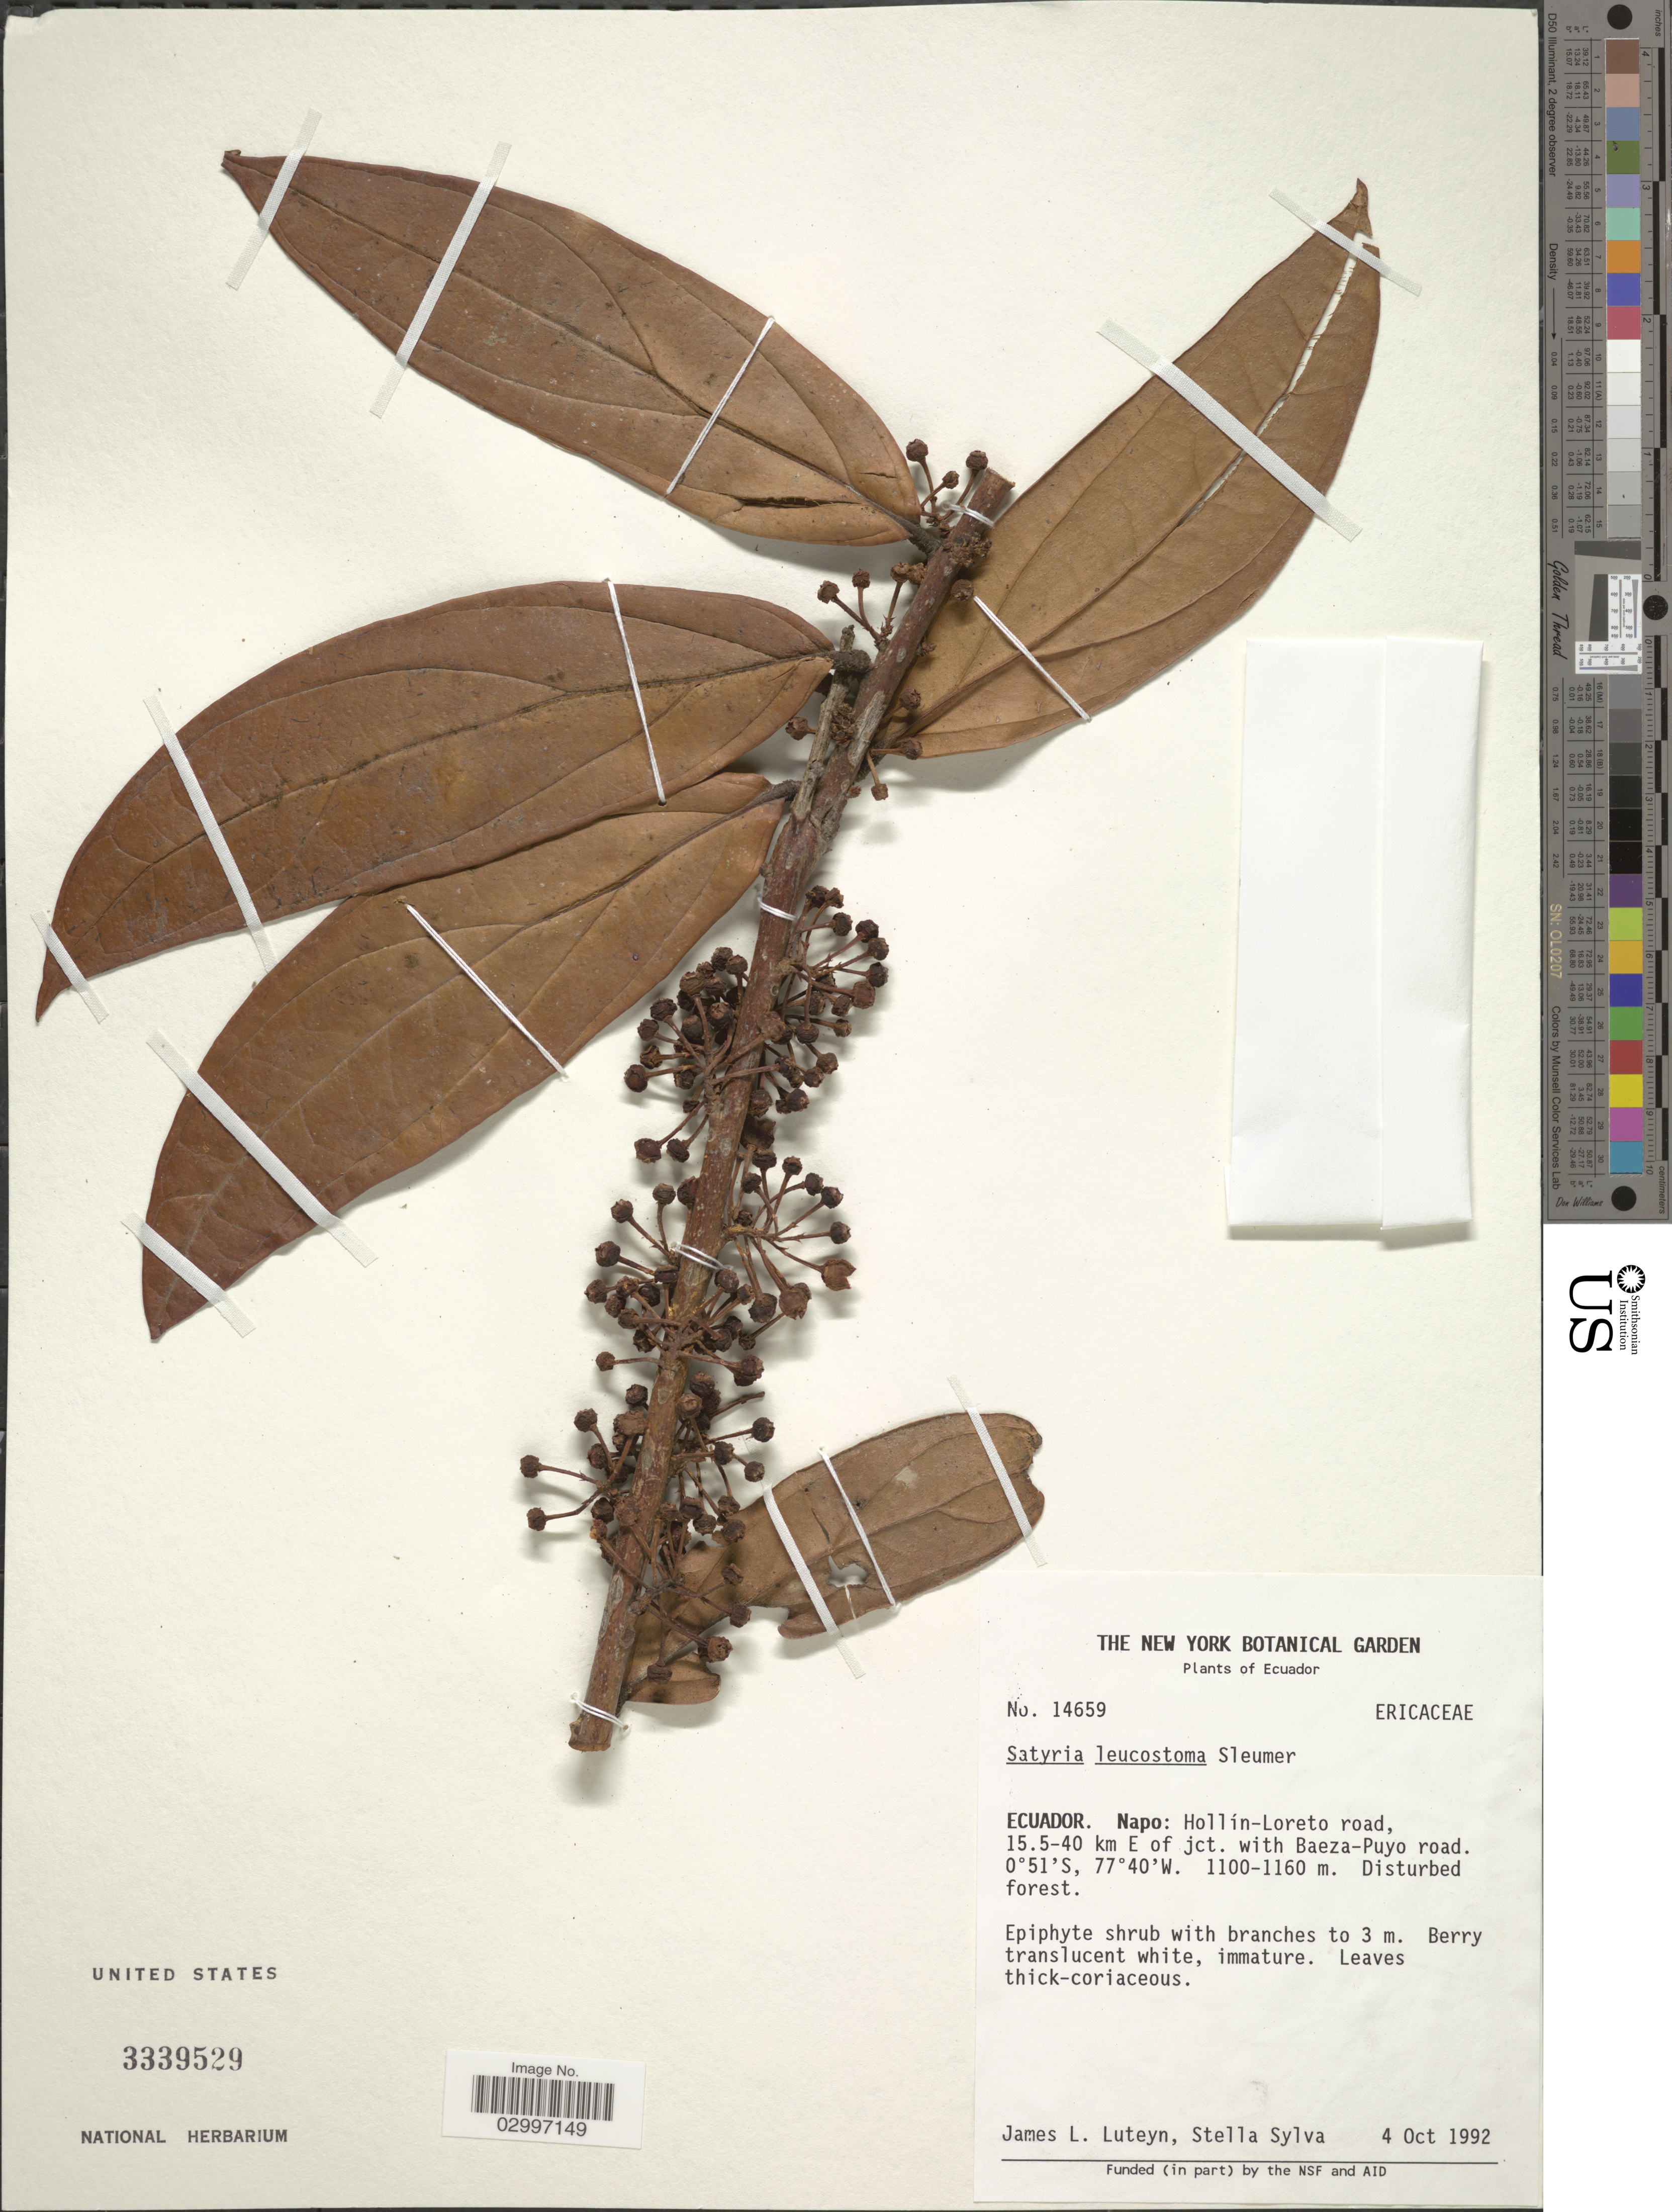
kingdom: Plantae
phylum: Tracheophyta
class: Magnoliopsida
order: Ericales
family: Ericaceae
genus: Satyria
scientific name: Satyria leucostoma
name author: Sleumer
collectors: J. Luteyn & S. Sylva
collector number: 14659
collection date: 1992-10-04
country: Ecuador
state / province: Napo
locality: Hollín-Loreto road, 15.5-40 km E of jct. with Baeza-Puyo road.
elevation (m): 1100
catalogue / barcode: US 3339529